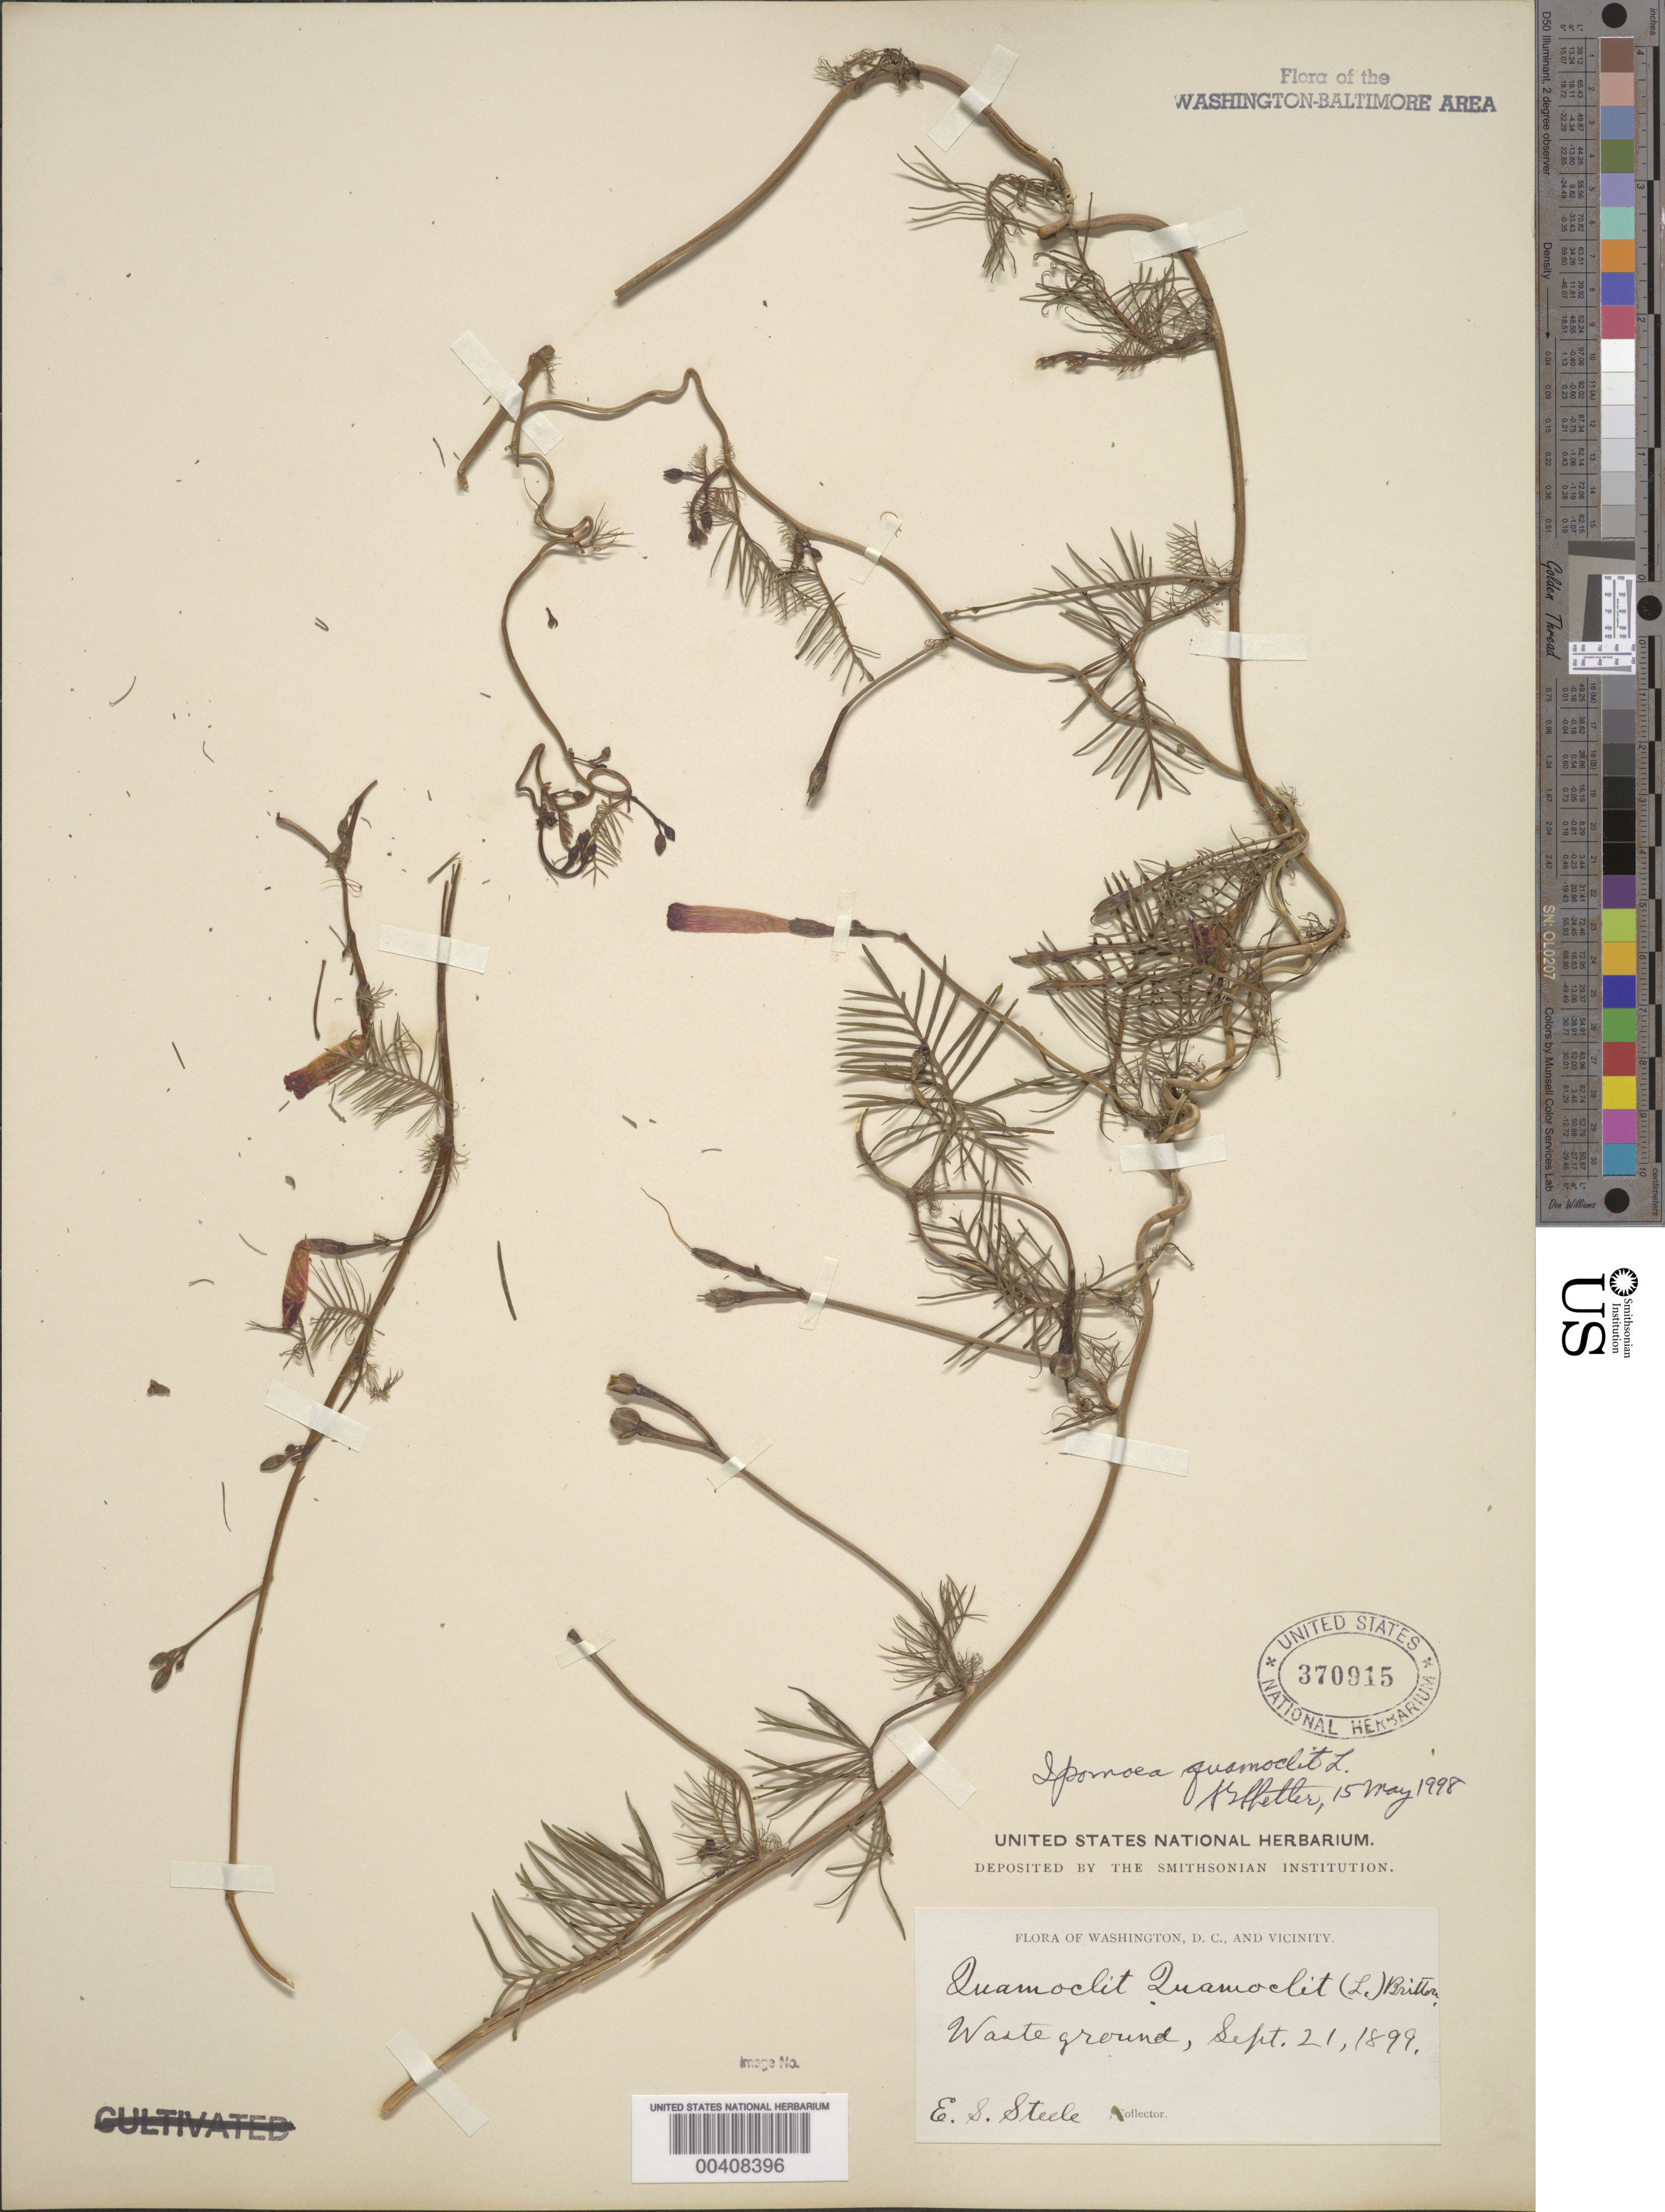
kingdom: Plantae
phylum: Tracheophyta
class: Magnoliopsida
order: Solanales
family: Convolvulaceae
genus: Ipomoea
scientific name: Ipomoea quamoclit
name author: L.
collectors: E. Steele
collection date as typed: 21 Sep 1899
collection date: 1899-09-21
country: United States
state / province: District of Columbia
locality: Washington, D.C. and vicinity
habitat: Waste ground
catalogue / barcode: US 370915